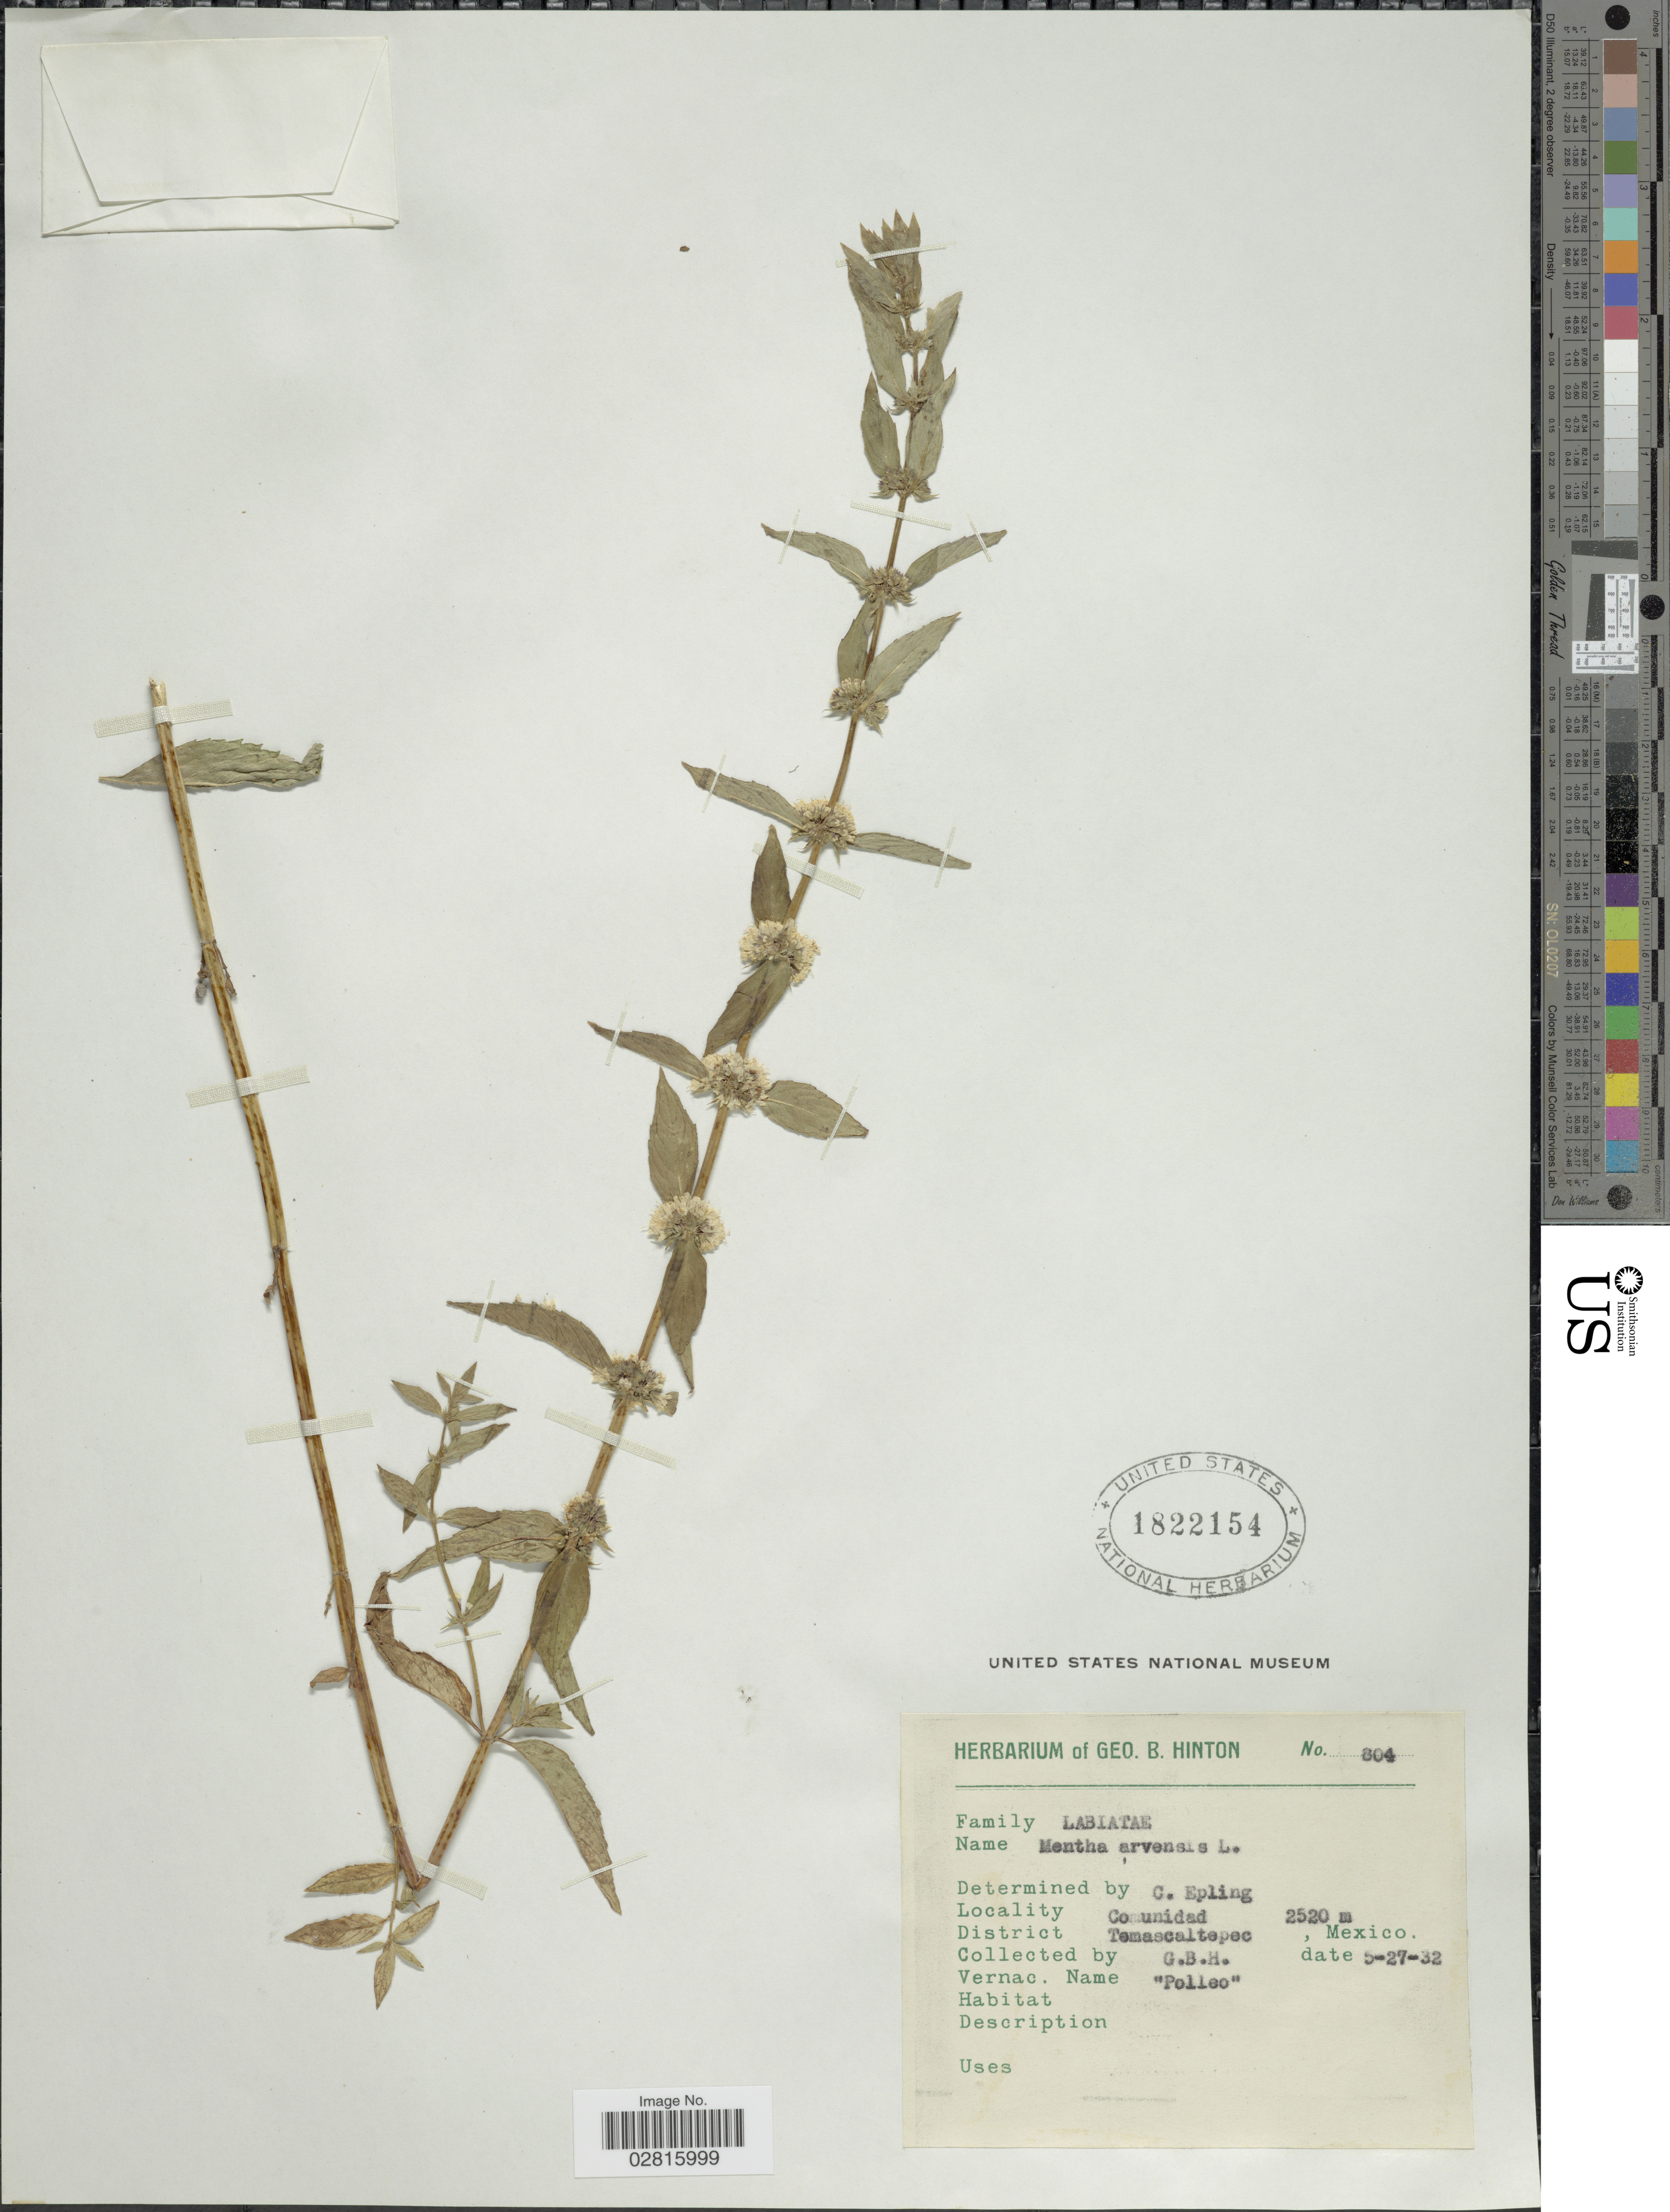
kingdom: Plantae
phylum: Tracheophyta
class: Magnoliopsida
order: Lamiales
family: Lamiaceae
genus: Mentha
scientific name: Mentha arvensis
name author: L.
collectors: G. B. Hinton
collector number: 804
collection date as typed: Transcribed d/m/y: 27/5/32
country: Mexico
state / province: México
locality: Comunidad. District Temascaltepec.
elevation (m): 2520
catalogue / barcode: US 1822154